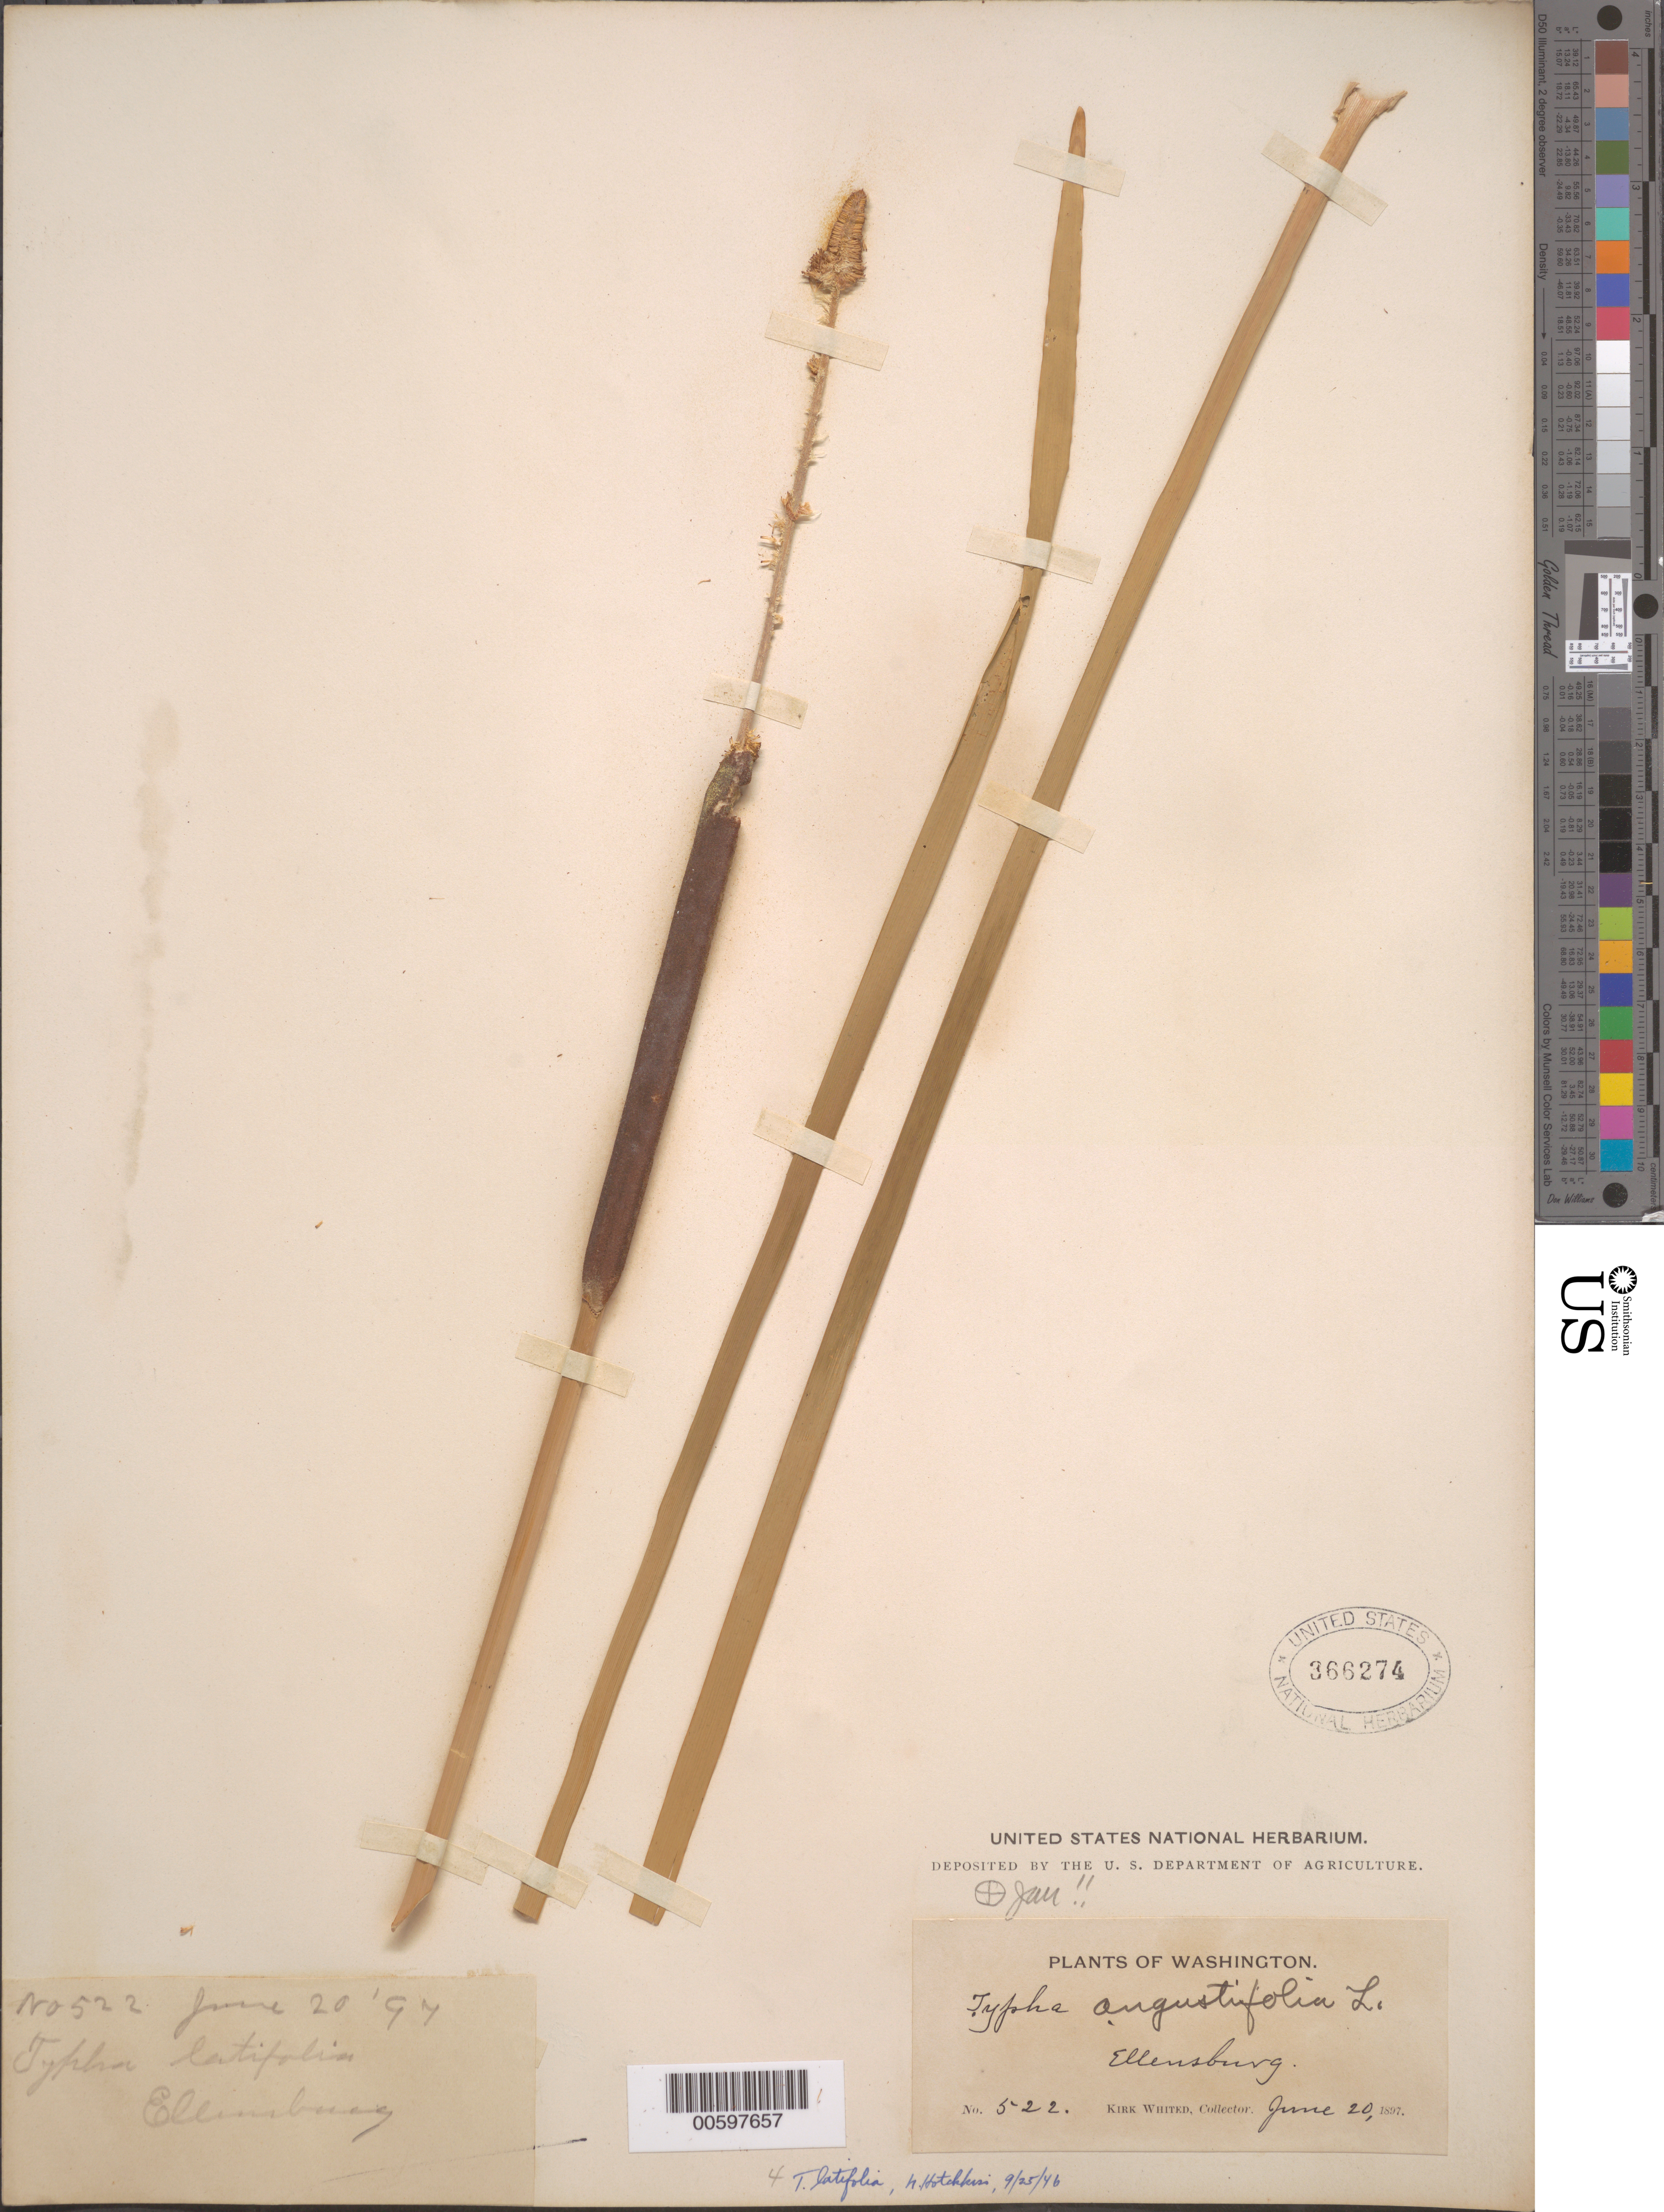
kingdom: Plantae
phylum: Tracheophyta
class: Liliopsida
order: Poales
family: Typhaceae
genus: Typha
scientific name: Typha latifolia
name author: L.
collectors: K. Whited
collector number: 522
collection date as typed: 20 Jun 1897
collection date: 1897-06-20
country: United States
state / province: Washington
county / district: Kittitas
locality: Ellensburg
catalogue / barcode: US 366274